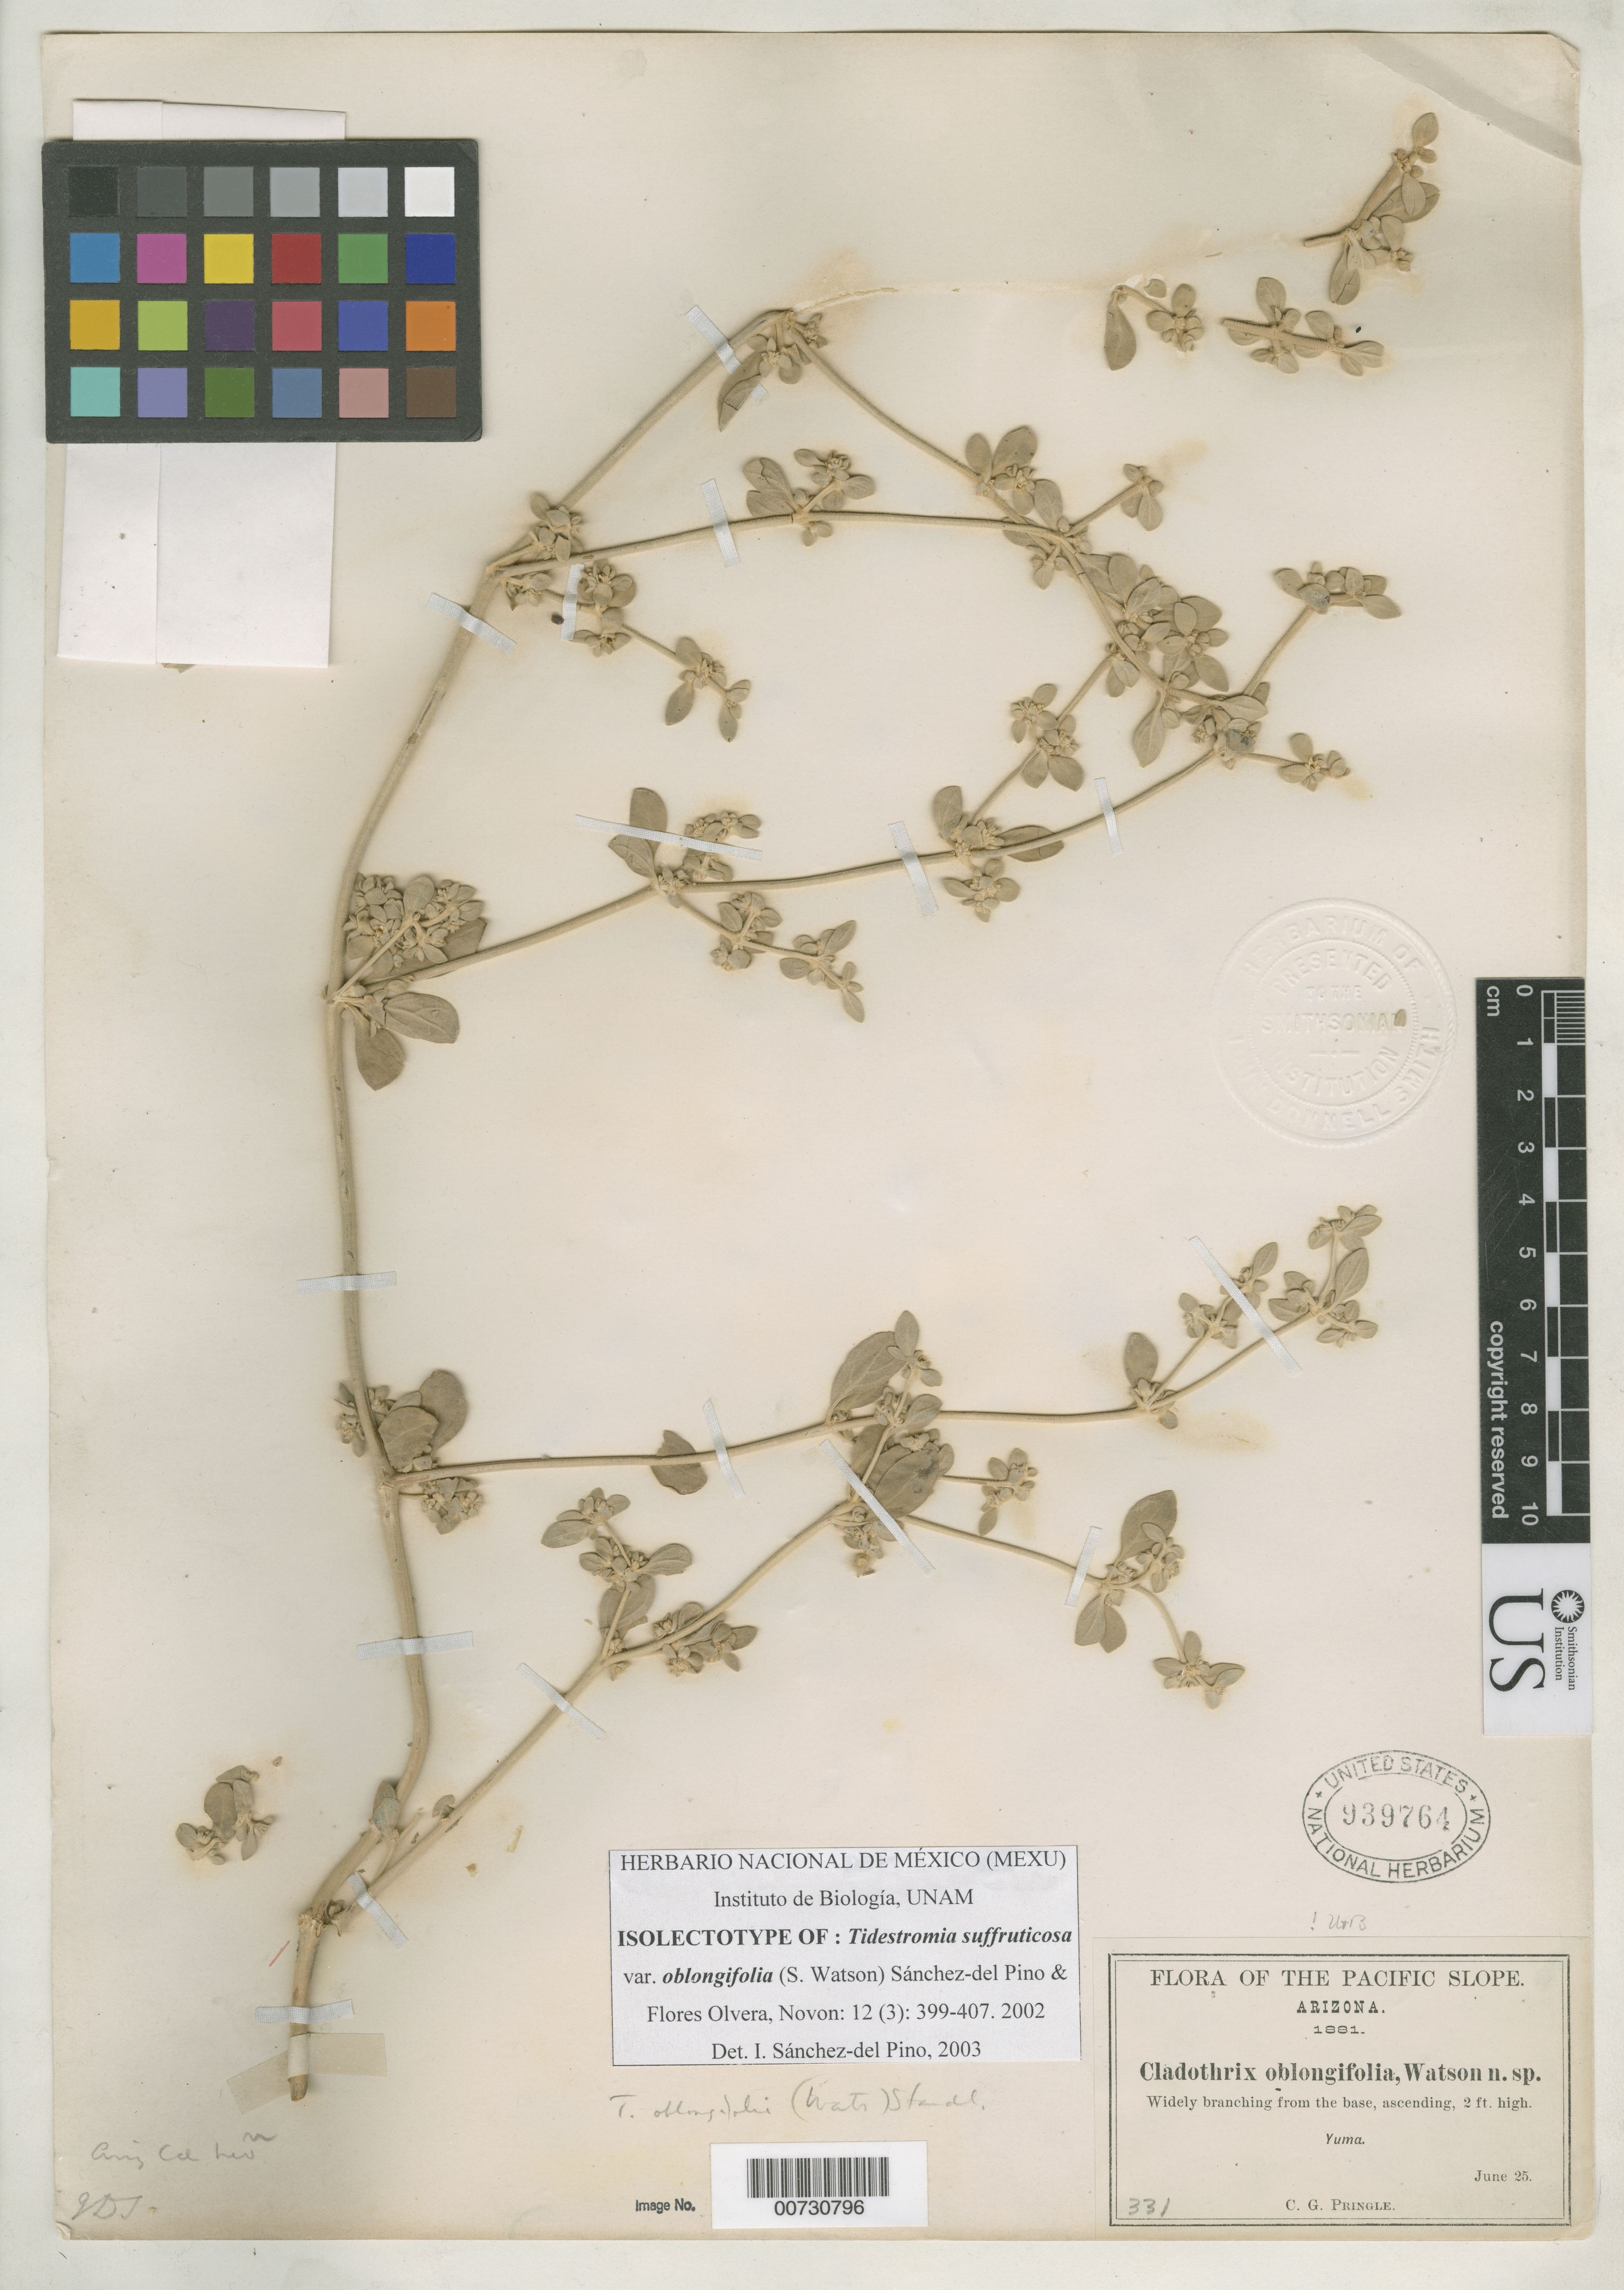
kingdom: Plantae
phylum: Tracheophyta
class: Magnoliopsida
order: Caryophyllales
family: Amaranthaceae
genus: Cladothrix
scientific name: Cladothrix oblongifolia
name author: S. Watson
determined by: Sánchez-del Pino, I.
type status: Isolectotype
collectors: C. G. Pringle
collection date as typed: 25 Jun 1881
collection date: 1881-06-25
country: United States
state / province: Arizona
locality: Yuma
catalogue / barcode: US 939764